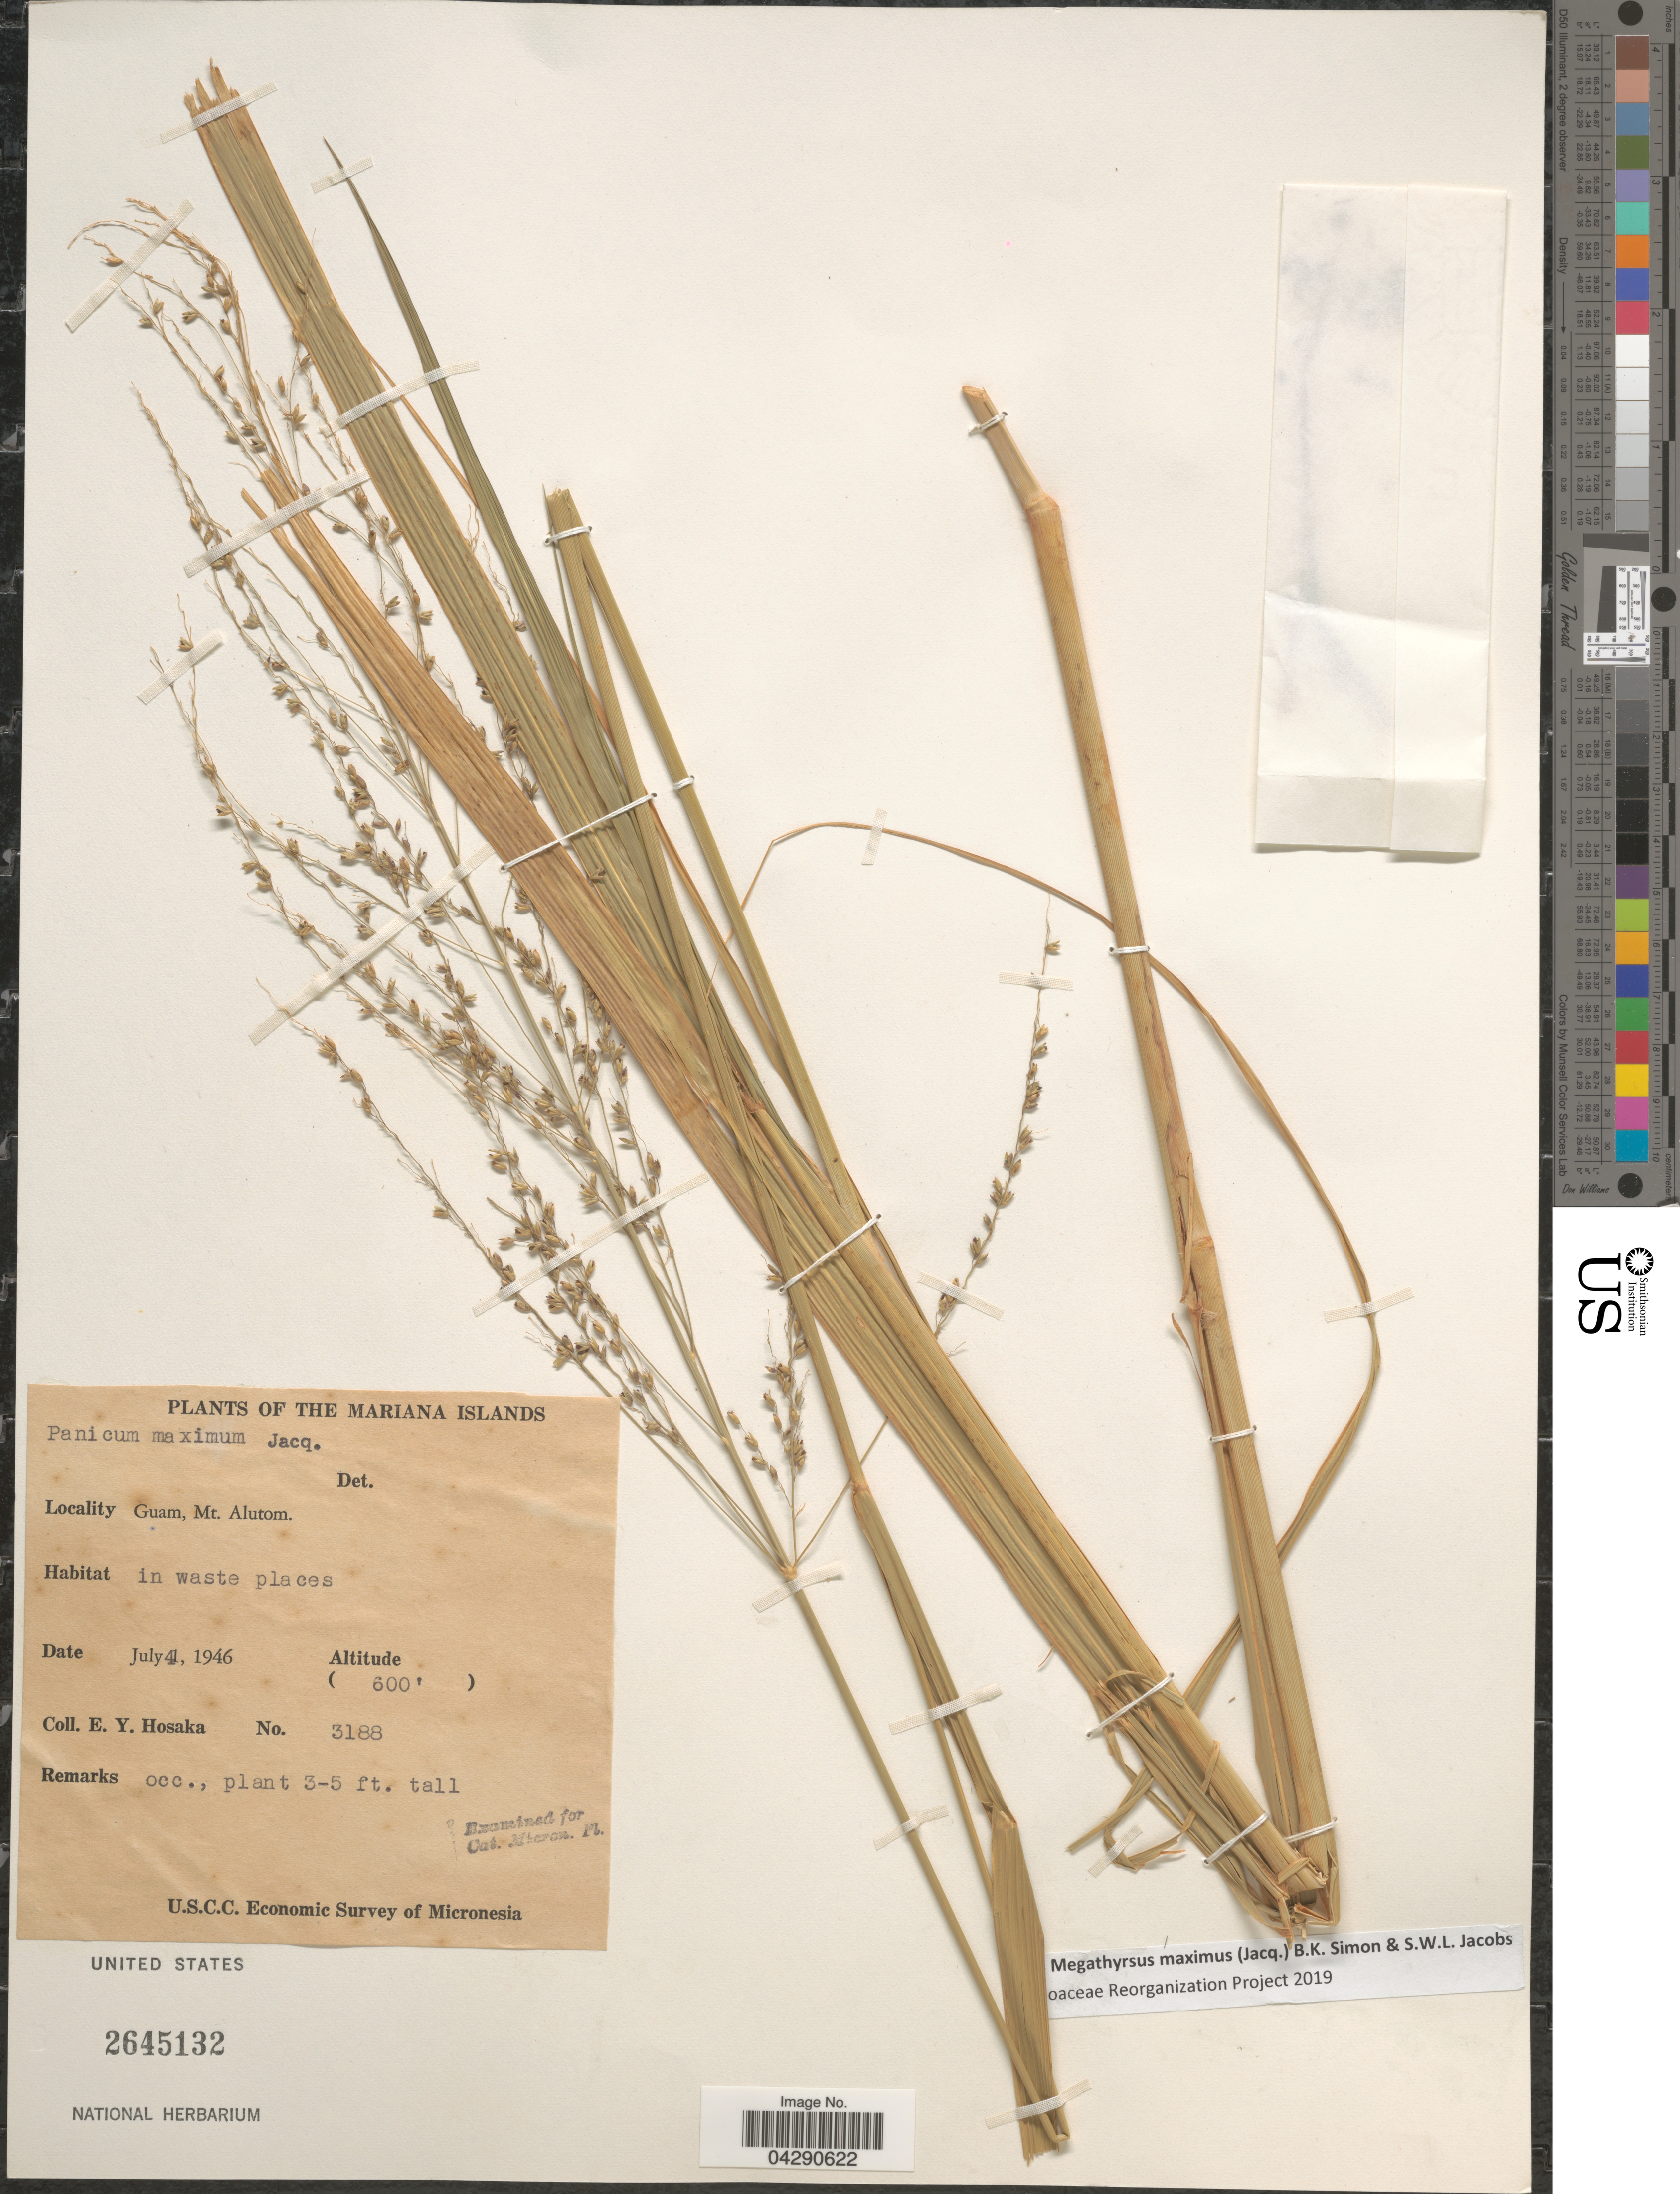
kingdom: Plantae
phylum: Tracheophyta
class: Liliopsida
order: Poales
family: Poaceae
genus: Megathyrsus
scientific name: Megathyrsus maximus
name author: (Jacq.) B.K. Simon & S.W.L. Jacobs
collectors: E. Y. Hosaka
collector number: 3188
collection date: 1946-07-04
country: Guam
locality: Mariana Islands. Mt. Alutom. U.S.C.C. Economic Survey of Micronesia.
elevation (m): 183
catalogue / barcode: US 2645132